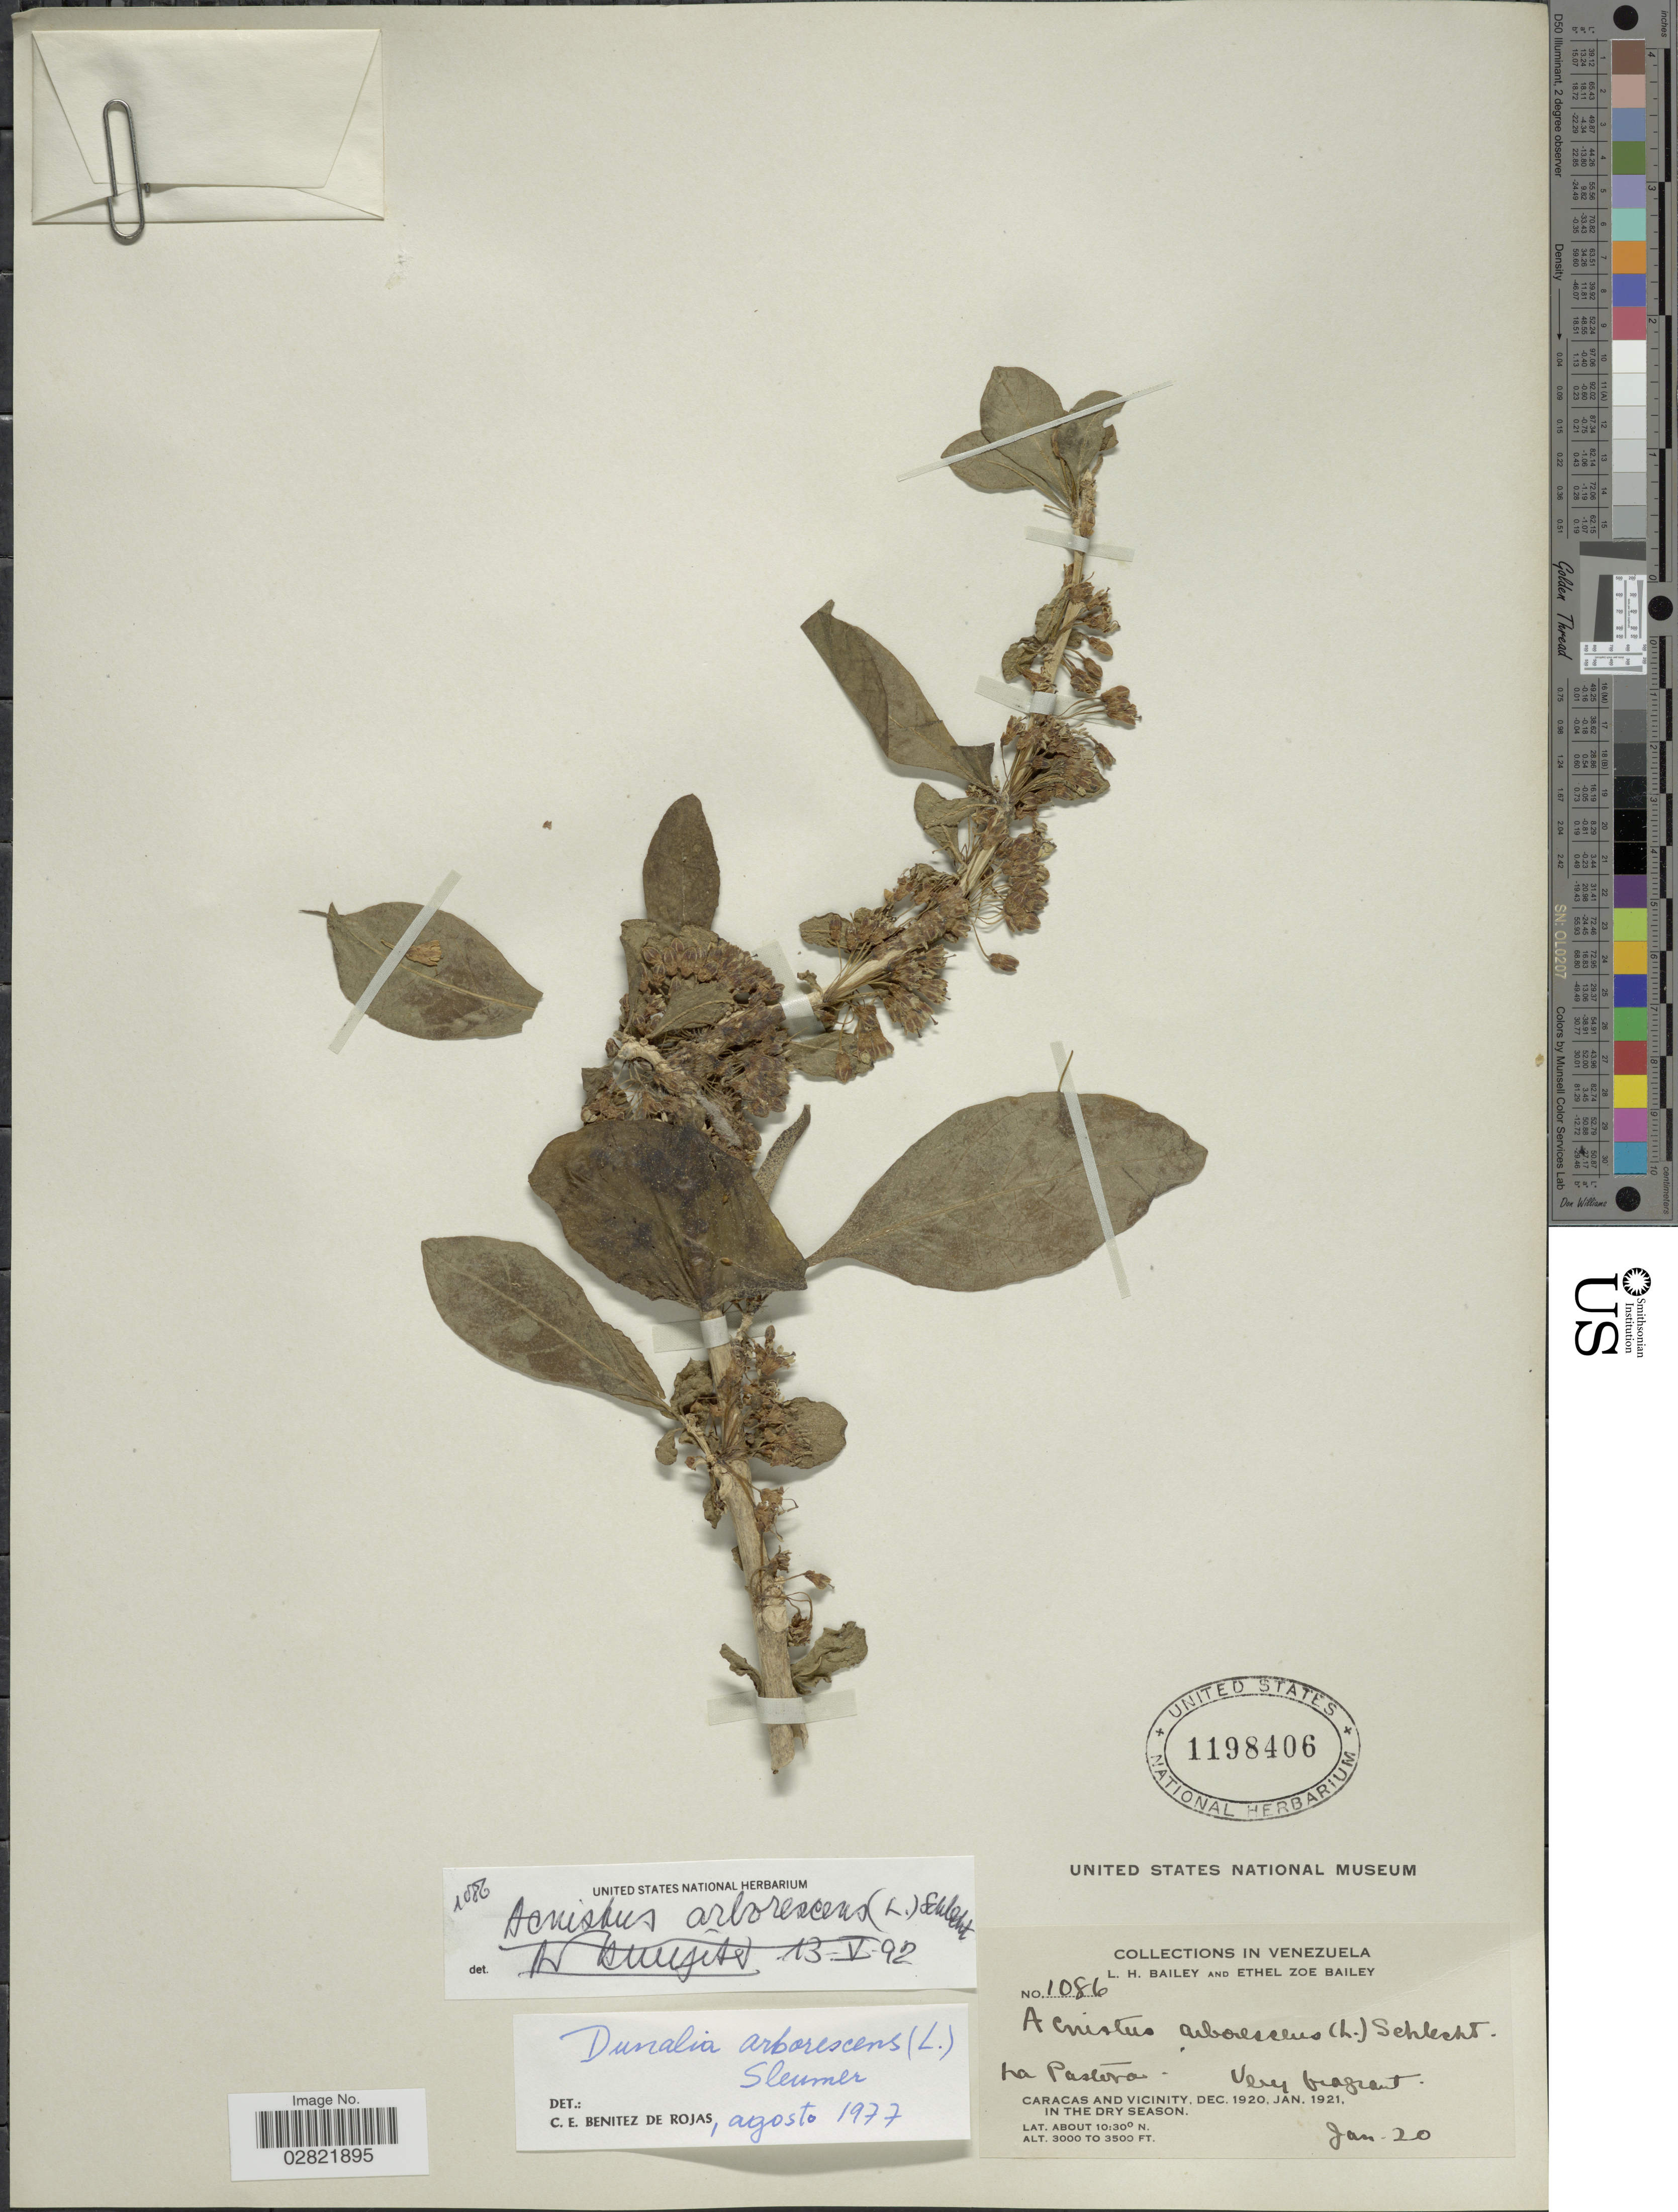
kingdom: Plantae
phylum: Tracheophyta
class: Magnoliopsida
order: Solanales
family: Solanaceae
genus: Acnistus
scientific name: Acnistus arborescens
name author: (L.) Schltdl.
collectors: L. H. Bailey & E. Z. Bailey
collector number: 1086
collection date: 1921-01-20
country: Venezuela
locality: La Pastora, Caracas and vicinity.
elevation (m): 914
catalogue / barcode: US 1198406